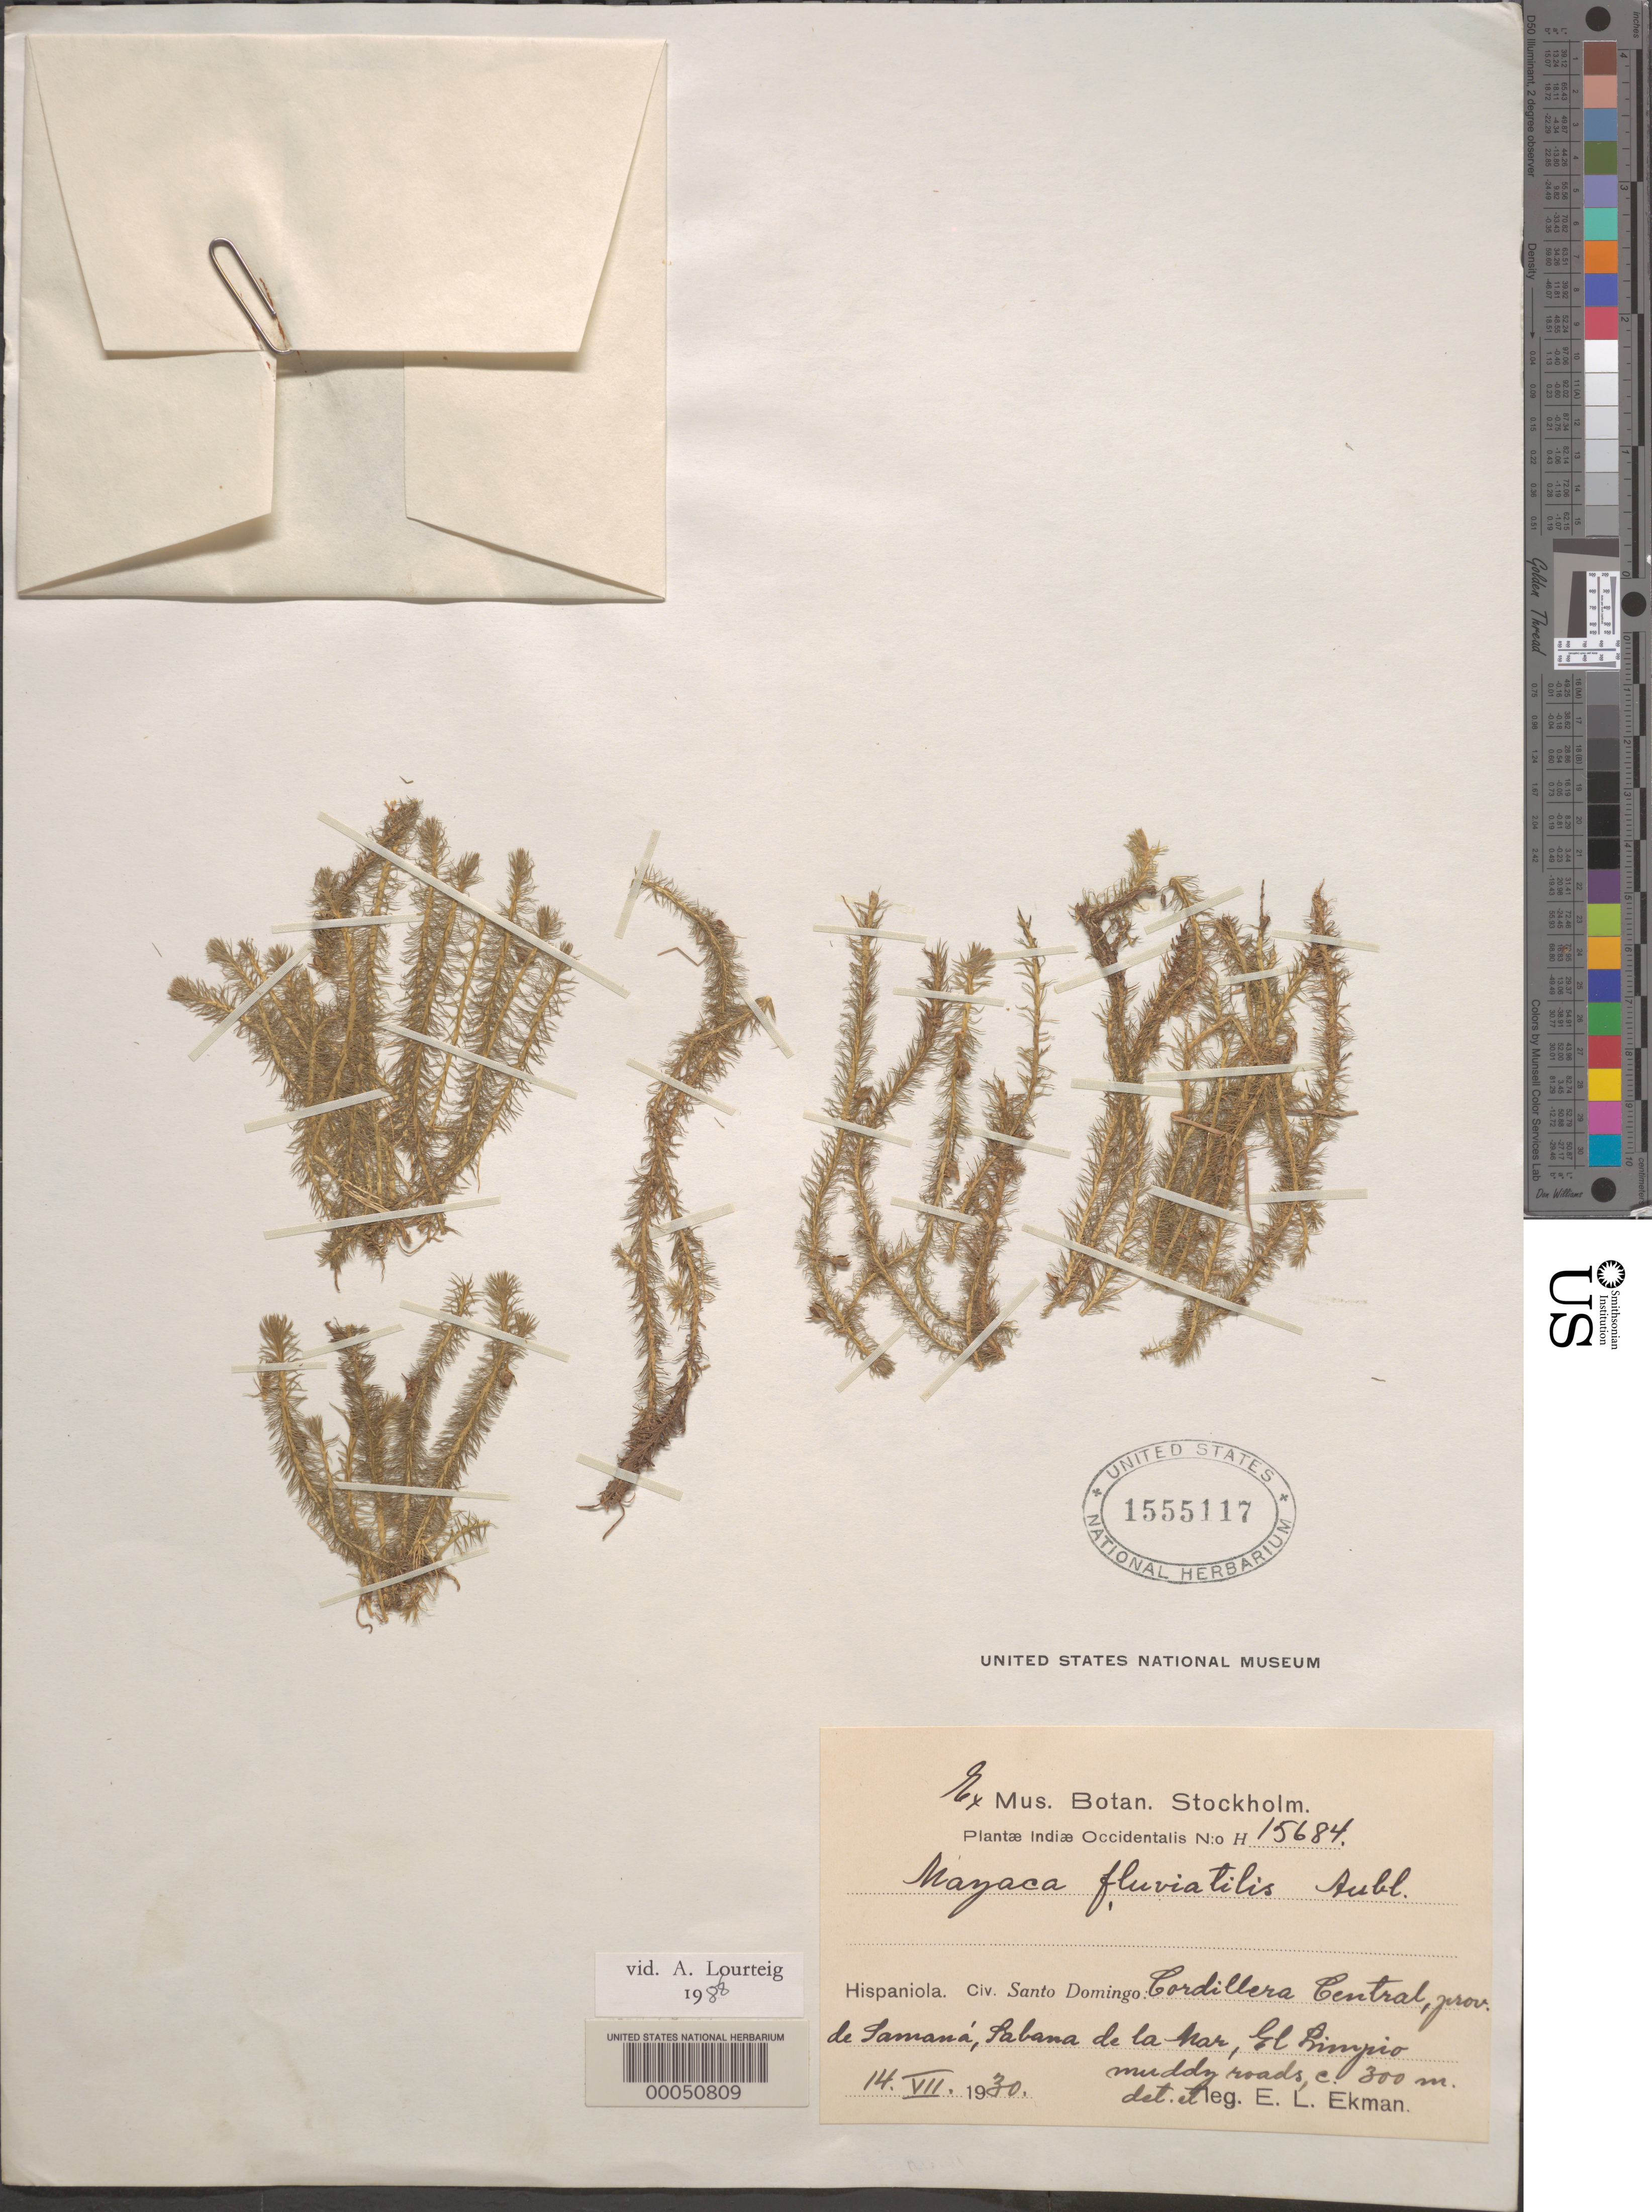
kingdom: Plantae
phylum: Tracheophyta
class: Liliopsida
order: Poales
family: Mayacaceae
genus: Mayaca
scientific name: Mayaca fluviatilis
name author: Aubl.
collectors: E. L. Ekman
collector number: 15684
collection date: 1930-07-14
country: Dominican Republic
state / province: Samaná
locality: Hispaniola, Civ. Santo Domingo: Cordillera Central, prov. de Samaná, Sabana de la Mar, El Limpio. [interpreted]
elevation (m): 300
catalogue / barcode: US 1555117